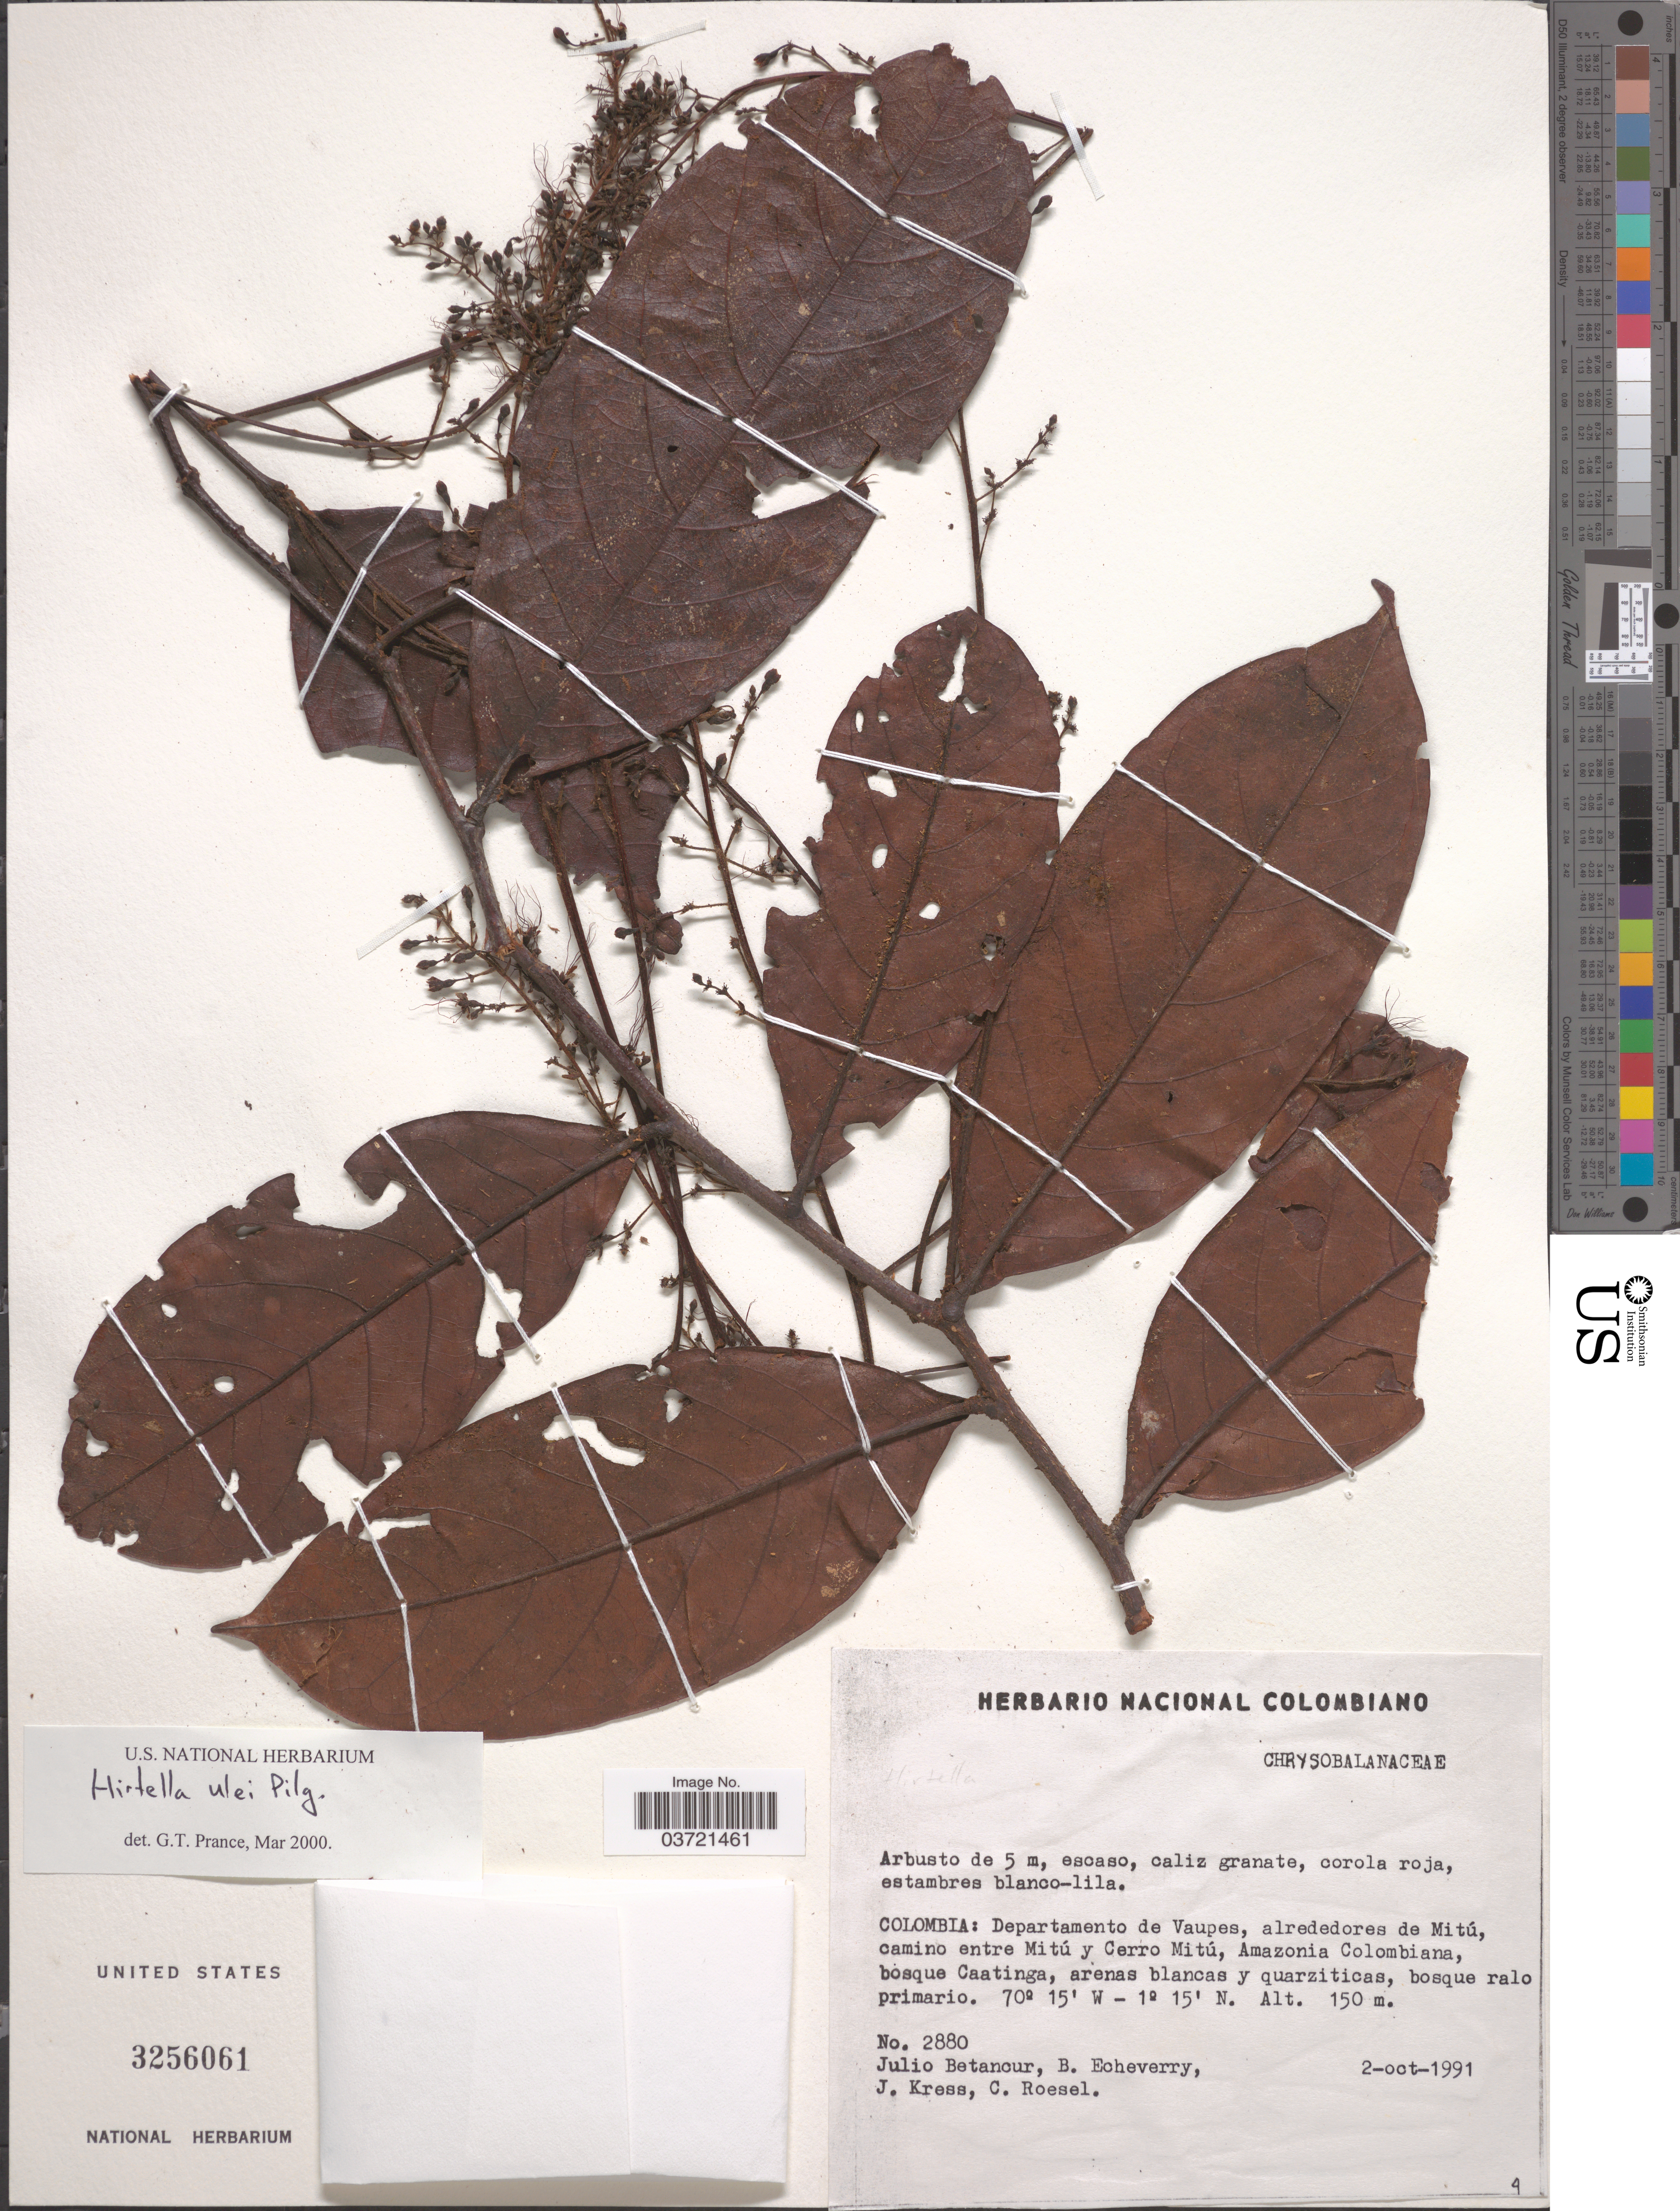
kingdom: Plantae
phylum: Tracheophyta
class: Magnoliopsida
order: Malpighiales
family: Chrysobalanaceae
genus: Hirtella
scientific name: Hirtella ulei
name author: Pilg.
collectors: J. Betancur, B. Echeverry, J. Kress & C. S. Roesel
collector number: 2880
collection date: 1991-10-02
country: Colombia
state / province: Vaupés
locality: Departamento de Vaupes, alrededores de Mitú, camino entre Mitú y Cerro Mitú, Amazonia Colombiana, bosque Caatinga.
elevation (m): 150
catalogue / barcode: US 3256061